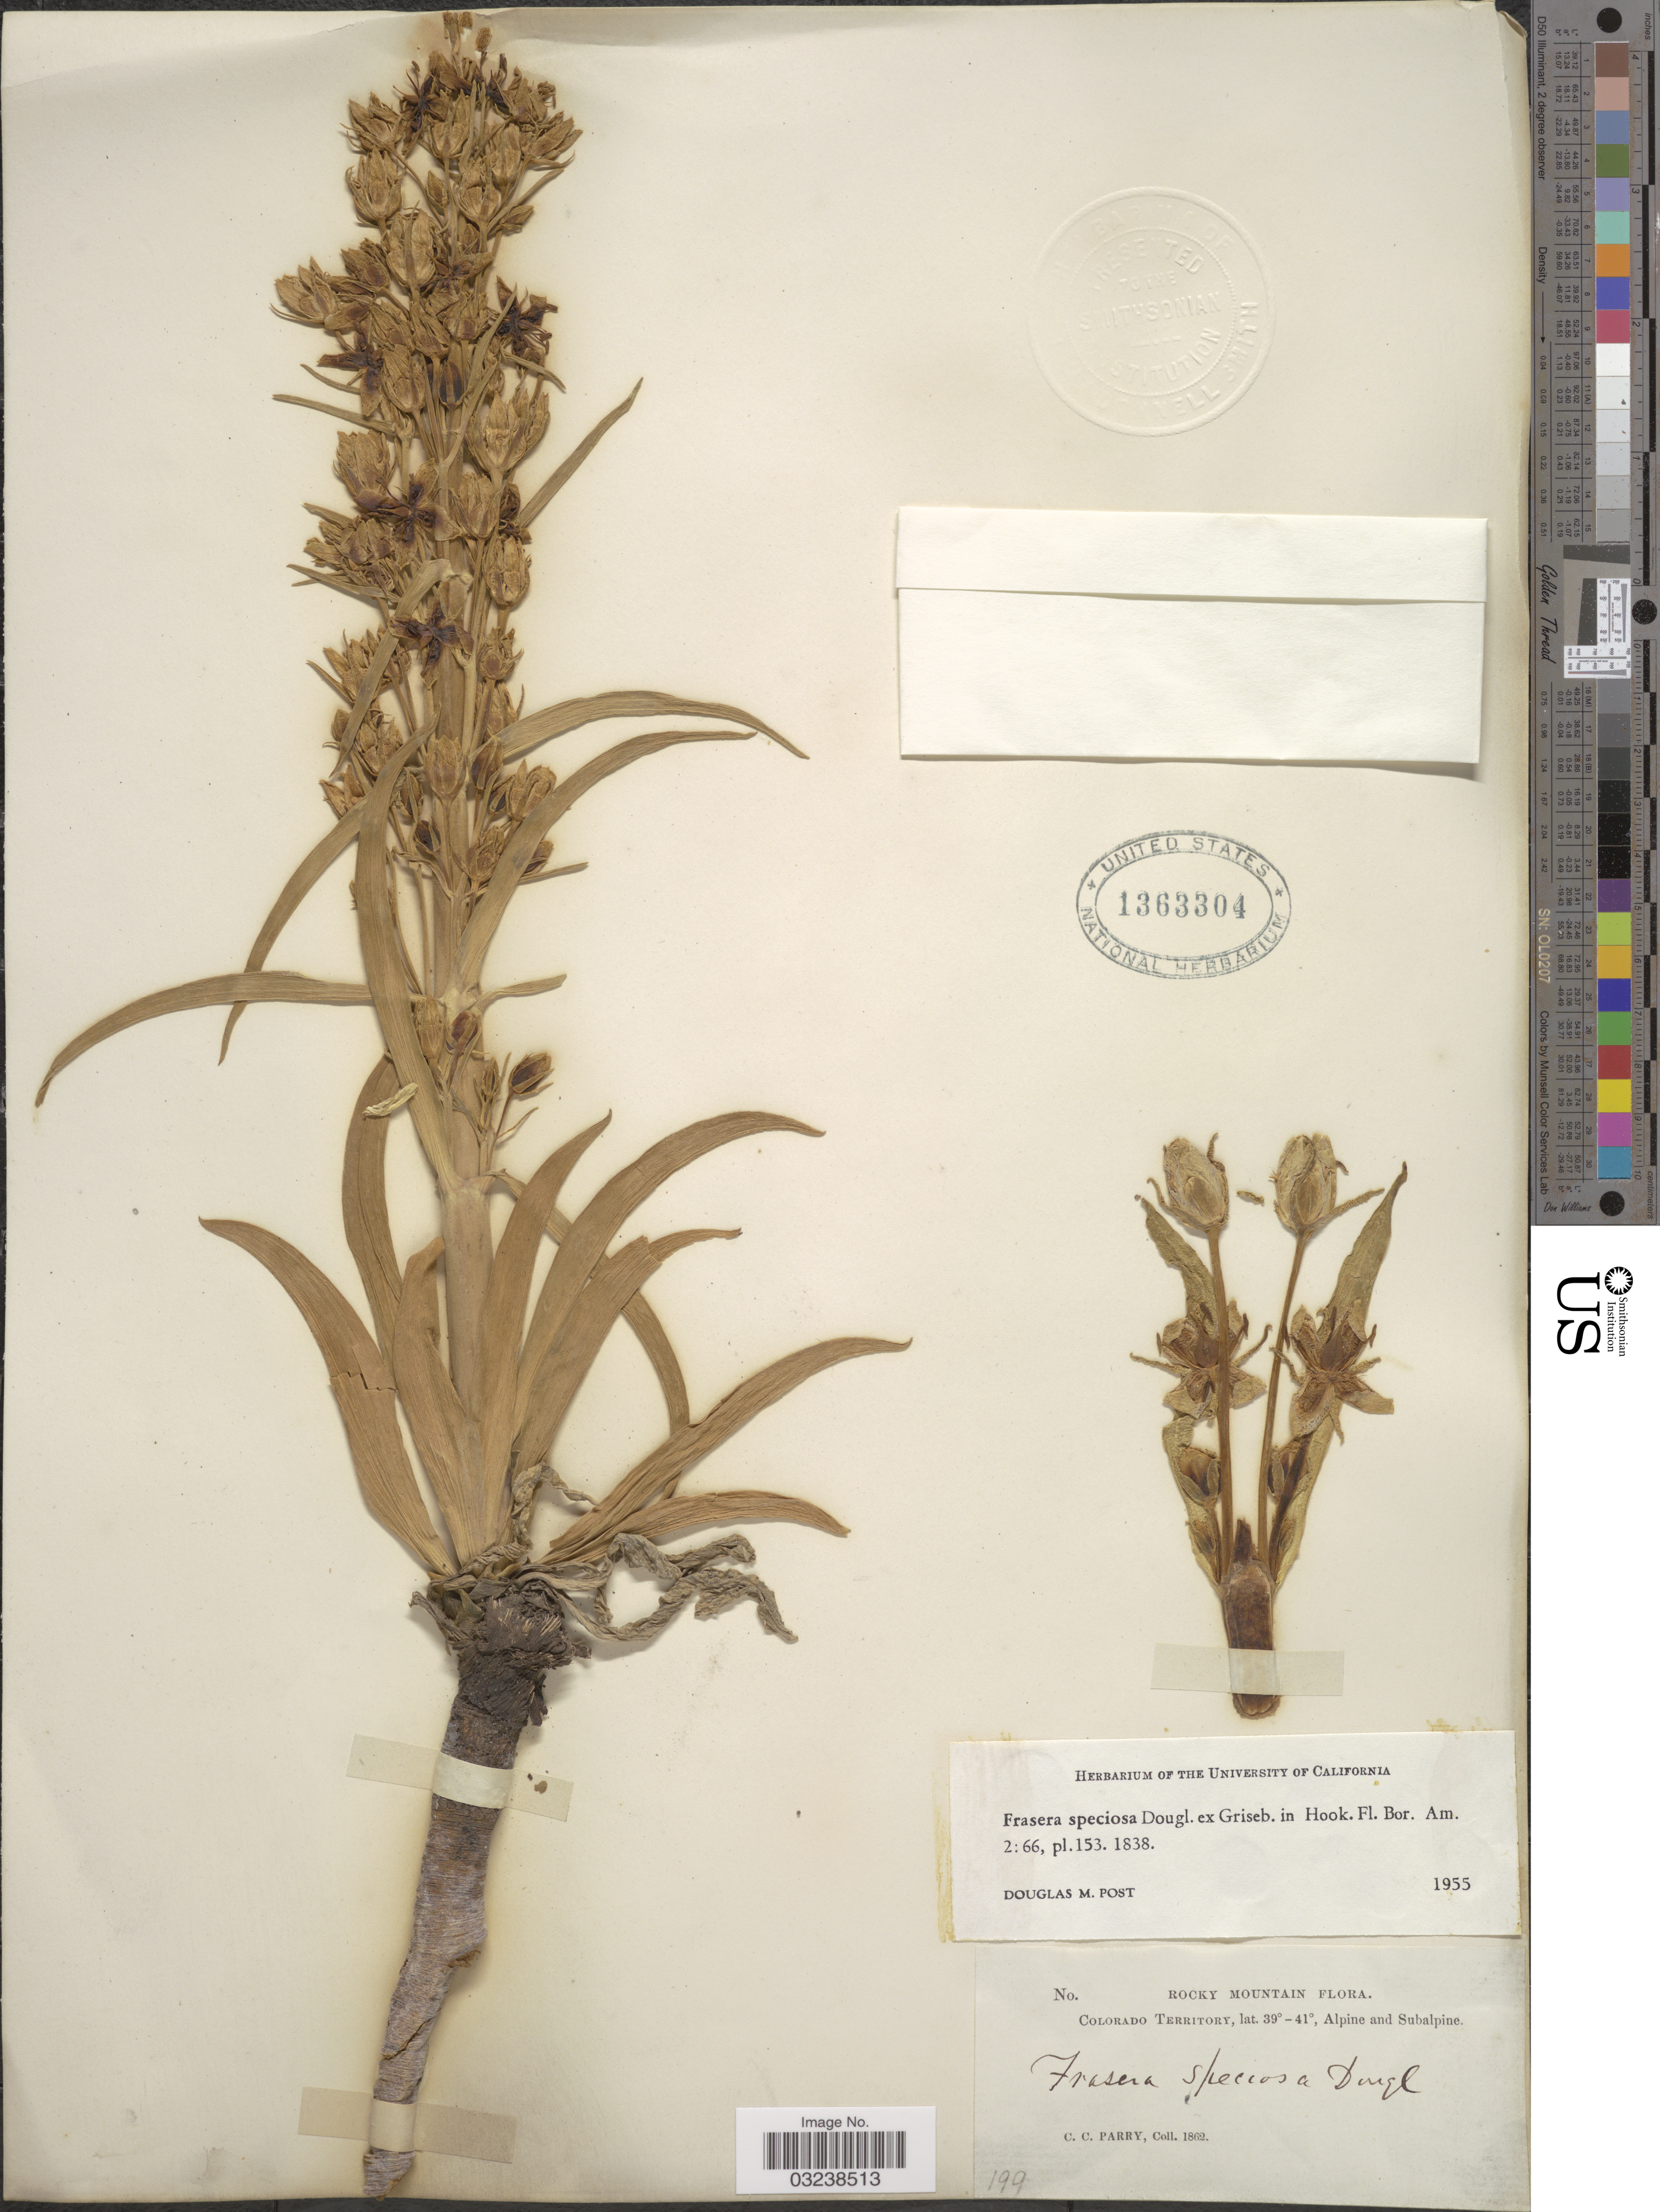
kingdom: Plantae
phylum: Tracheophyta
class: Magnoliopsida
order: Gentianales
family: Gentianaceae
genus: Swertia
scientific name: Swertia radiata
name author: (Kellogg) Kuntze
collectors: C. C. Parry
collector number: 199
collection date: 1862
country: United States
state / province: Colorado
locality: Rocky Mountain. Colorado Territory, Alpine and Subalpine.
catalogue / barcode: US 1363304